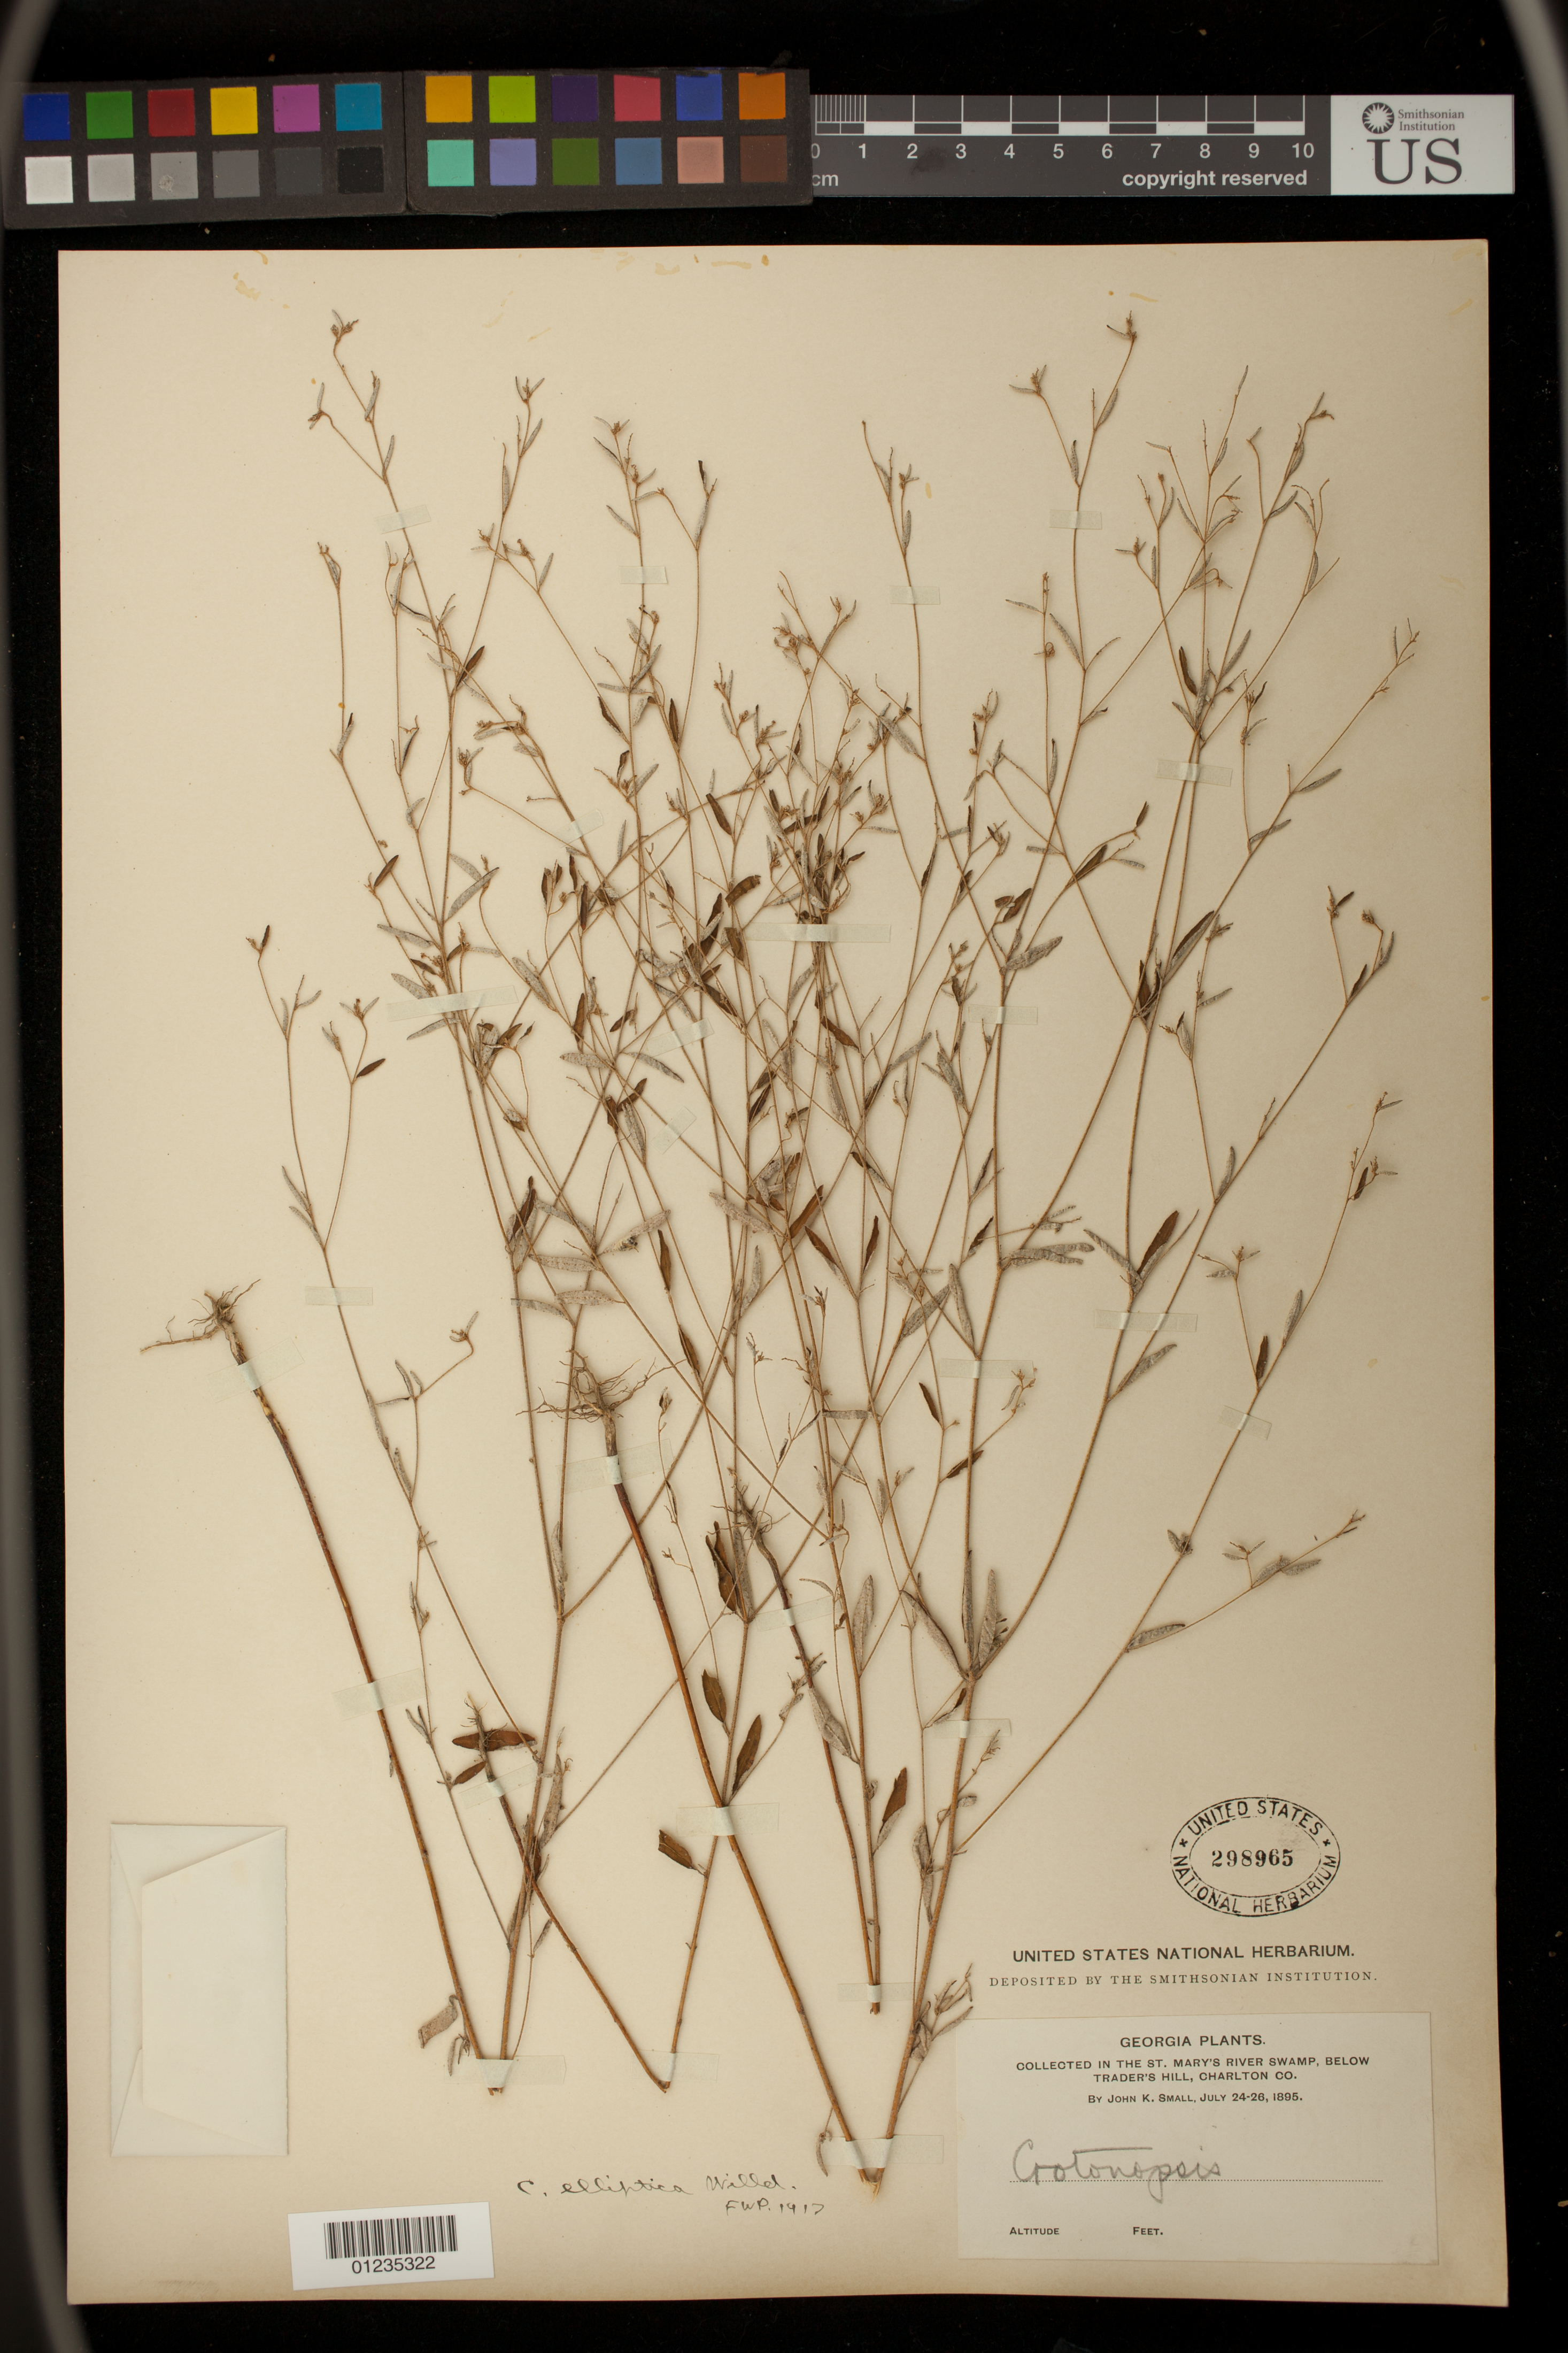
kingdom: Plantae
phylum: Tracheophyta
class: Magnoliopsida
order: Malpighiales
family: Euphorbiaceae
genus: Crotonopsis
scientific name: Crotonopsis elliptica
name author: Willd.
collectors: J. K. Small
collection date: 1895-07-24/1895-07-26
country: United States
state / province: Georgia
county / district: Charlton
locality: St. Mary's River Swamp, below Trader's Hill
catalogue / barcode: US 298965